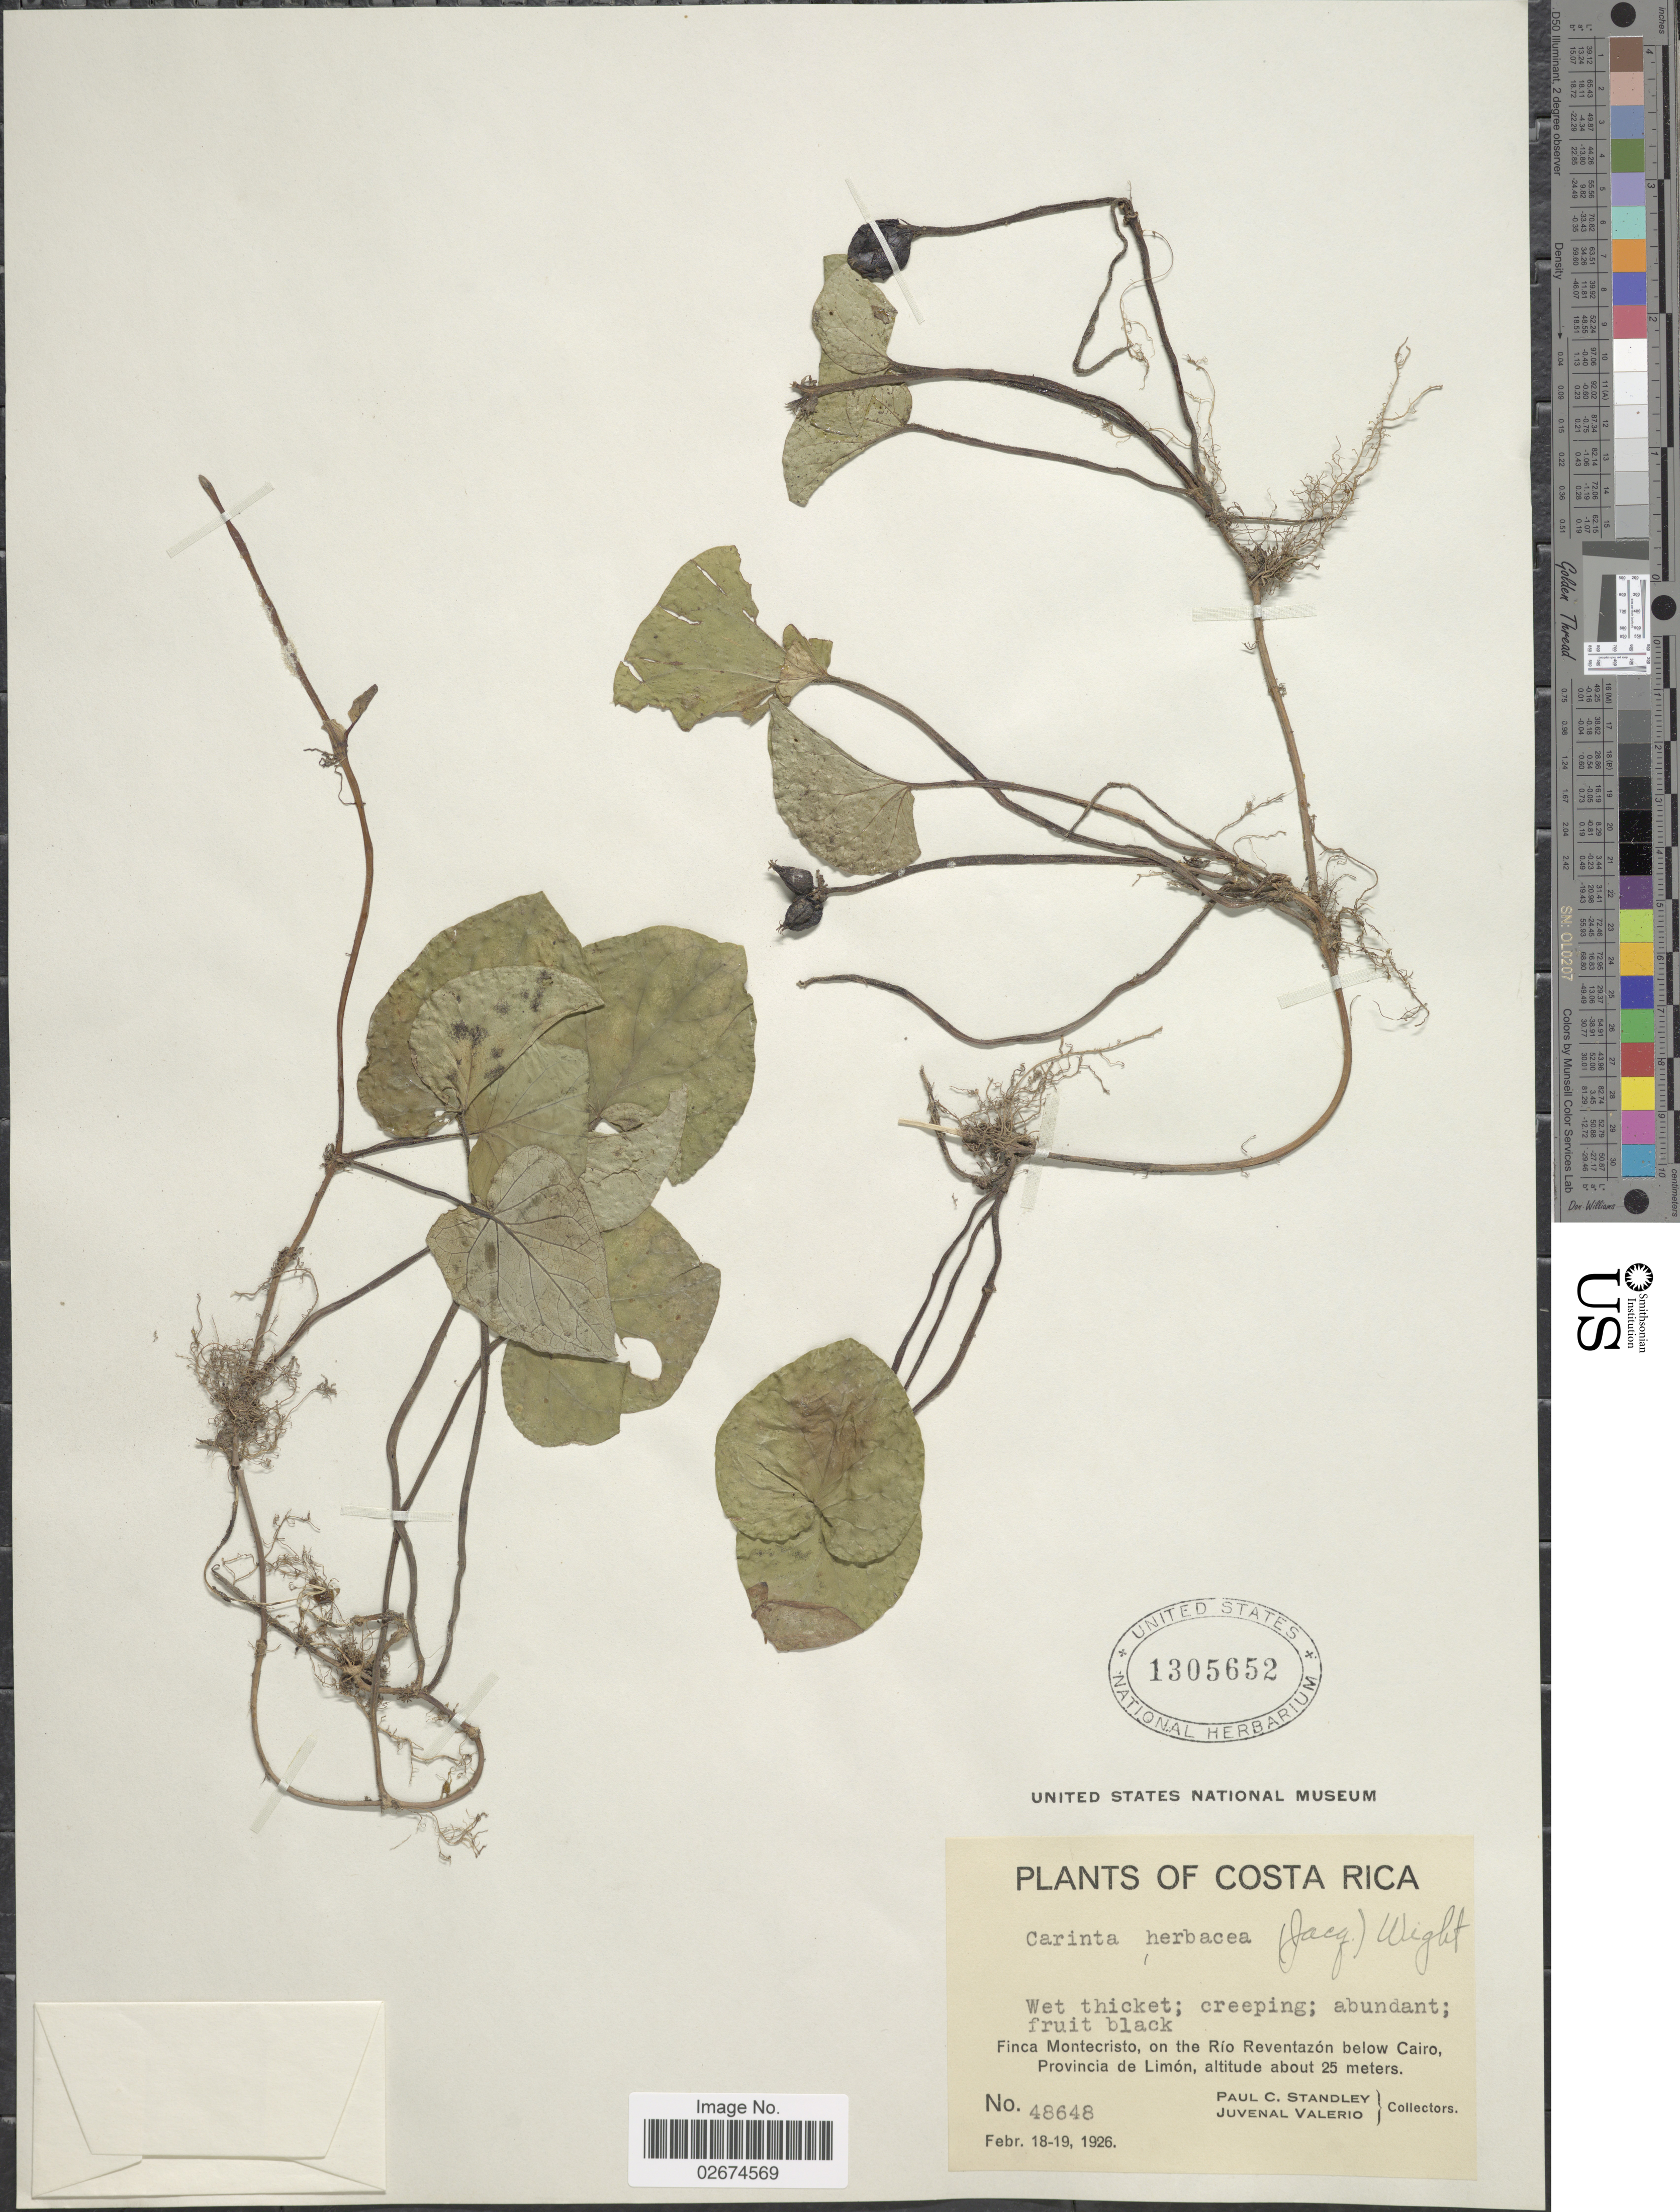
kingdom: Plantae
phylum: Tracheophyta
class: Magnoliopsida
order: Gentianales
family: Rubiaceae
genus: Geophila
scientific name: Geophila macropoda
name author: (Ruiz & Pav.) DC.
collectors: P. C. Standley & J. Valerio R.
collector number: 48648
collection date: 1926-02-18/1926-02-19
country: Costa Rica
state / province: Limón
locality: Finca Montecristo, on the Rio Reventazon below Cairo, Provincia de Limon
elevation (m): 25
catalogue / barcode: US 1305652